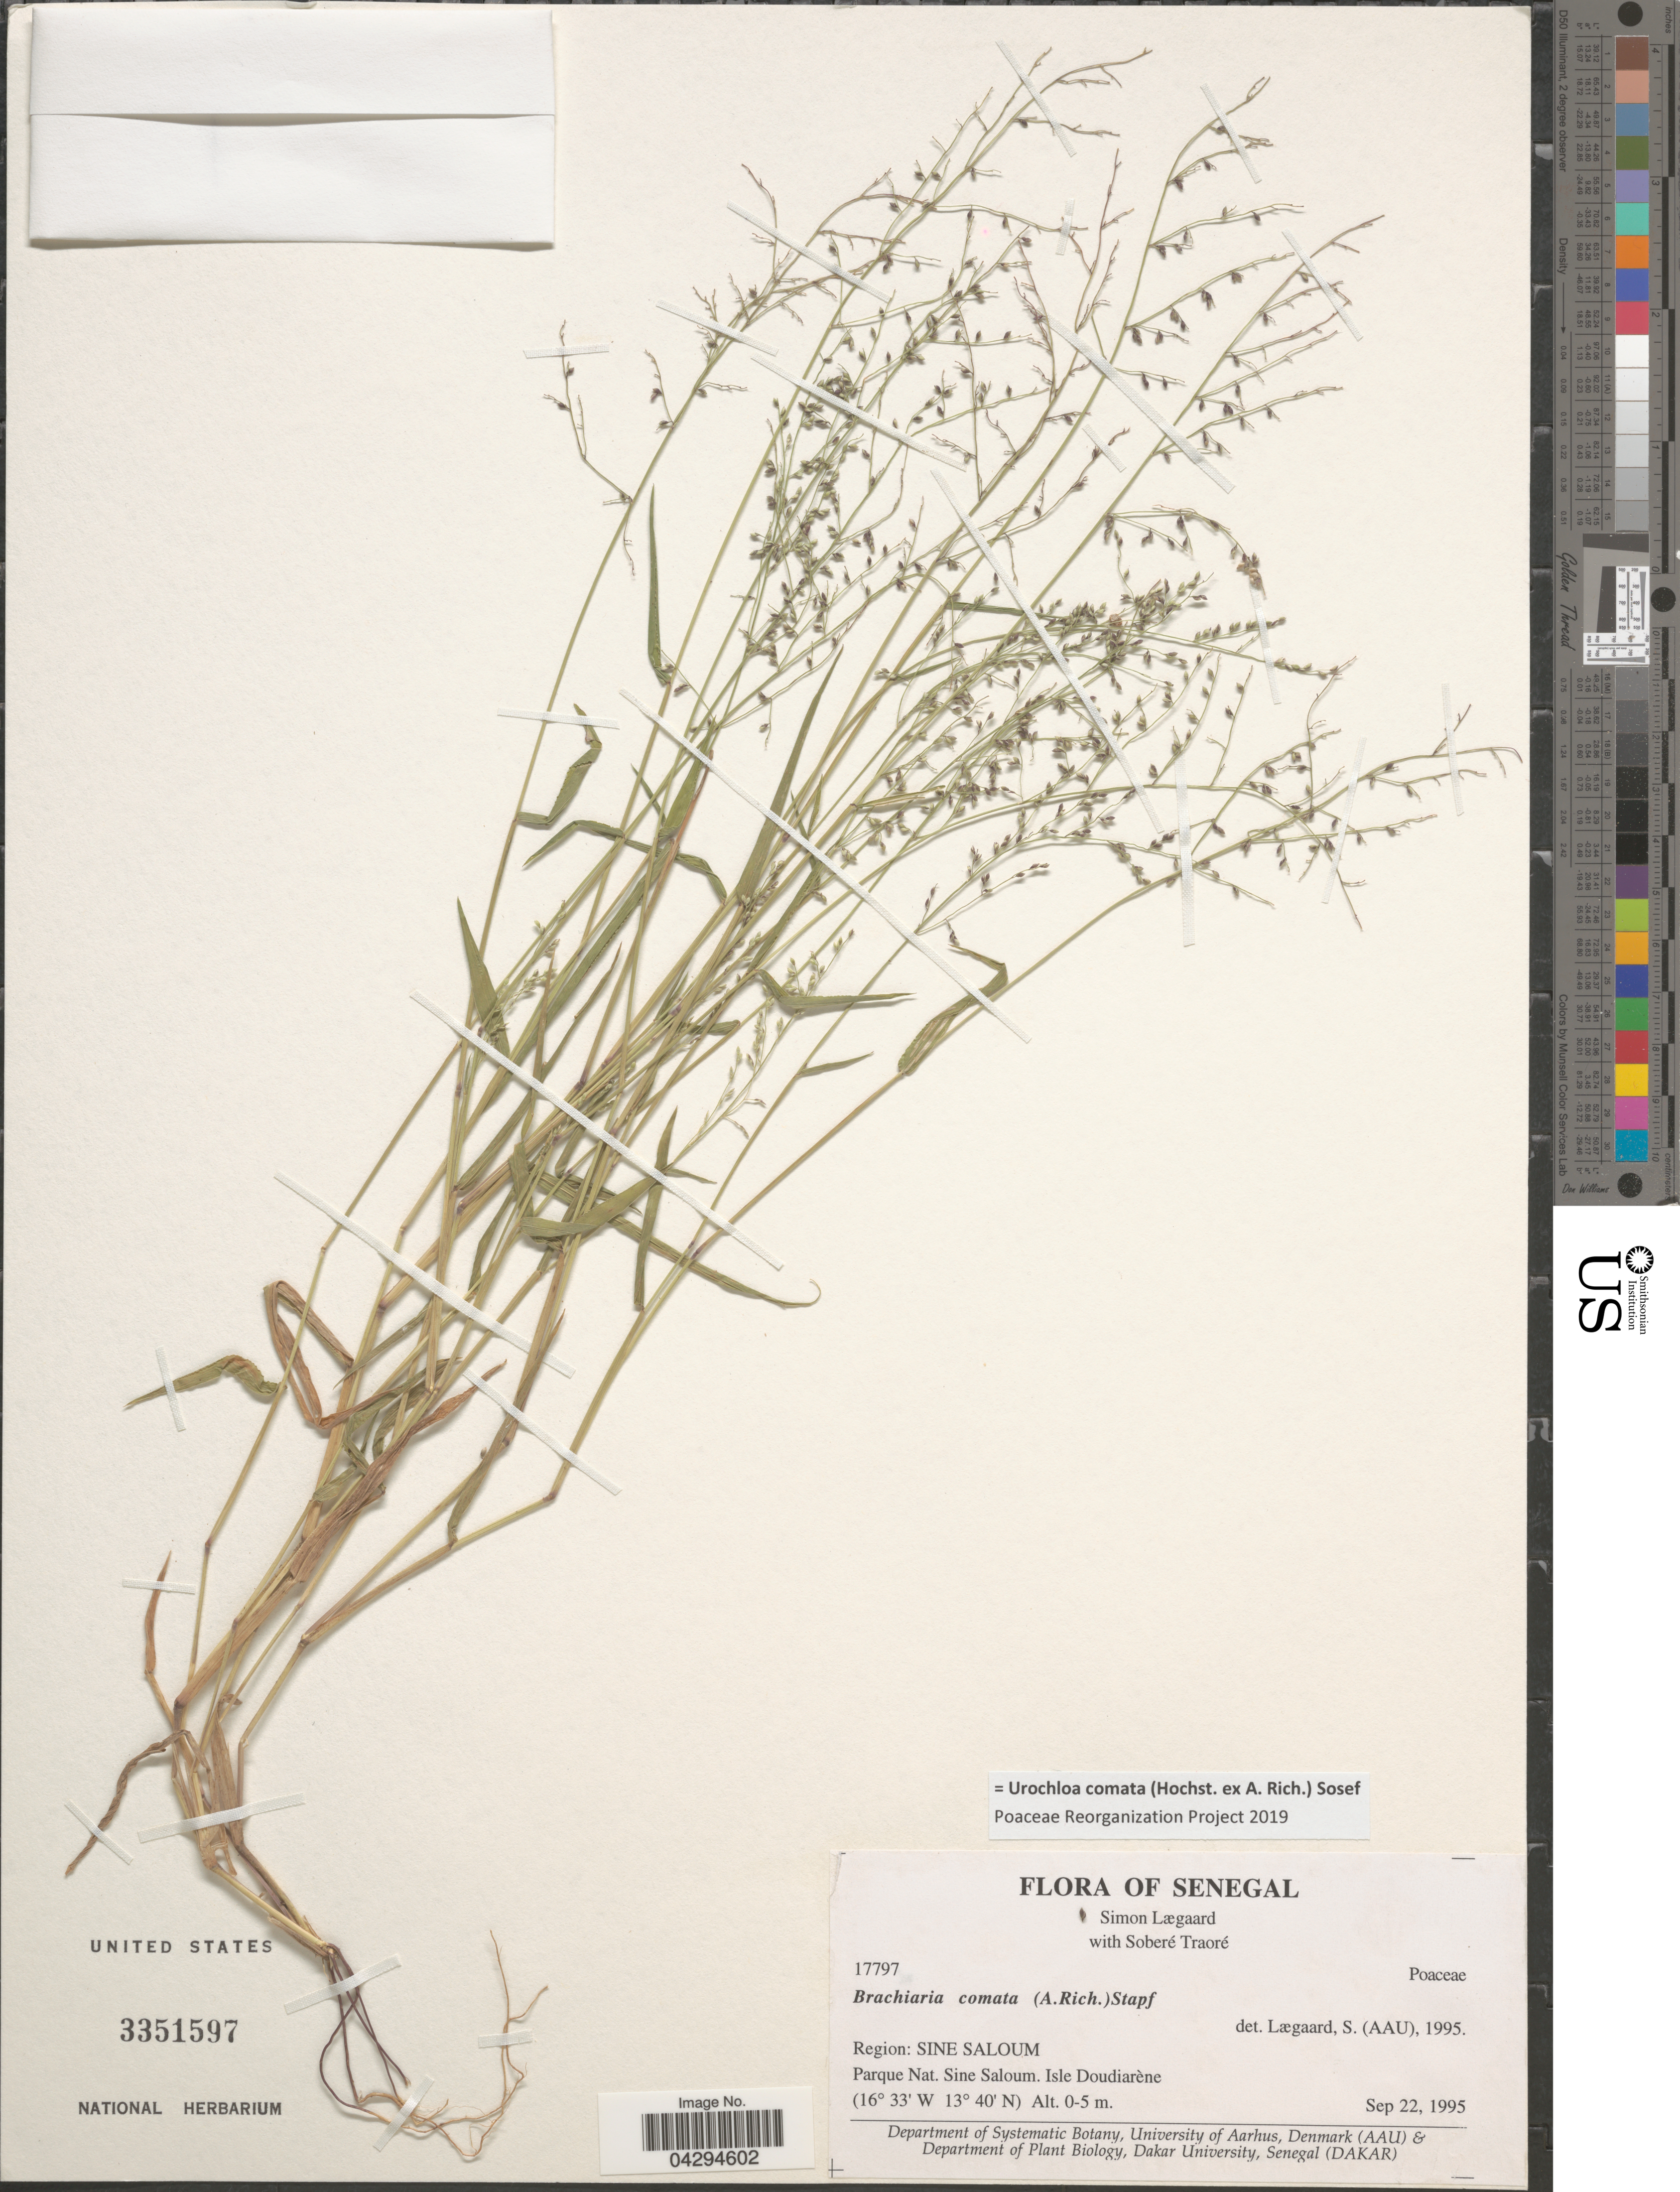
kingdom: Plantae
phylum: Tracheophyta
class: Liliopsida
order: Poales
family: Poaceae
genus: Urochloa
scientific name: Urochloa comata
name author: (Hochst. ex A. Rich.) Sosef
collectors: S. Lægaard & S. Traore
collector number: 17797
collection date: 1995-09-22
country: Senegal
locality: Region: Sine Saloum. Parque Nat. Sine Saloum. Isle Doudiarène.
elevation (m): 0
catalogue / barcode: US 3351597